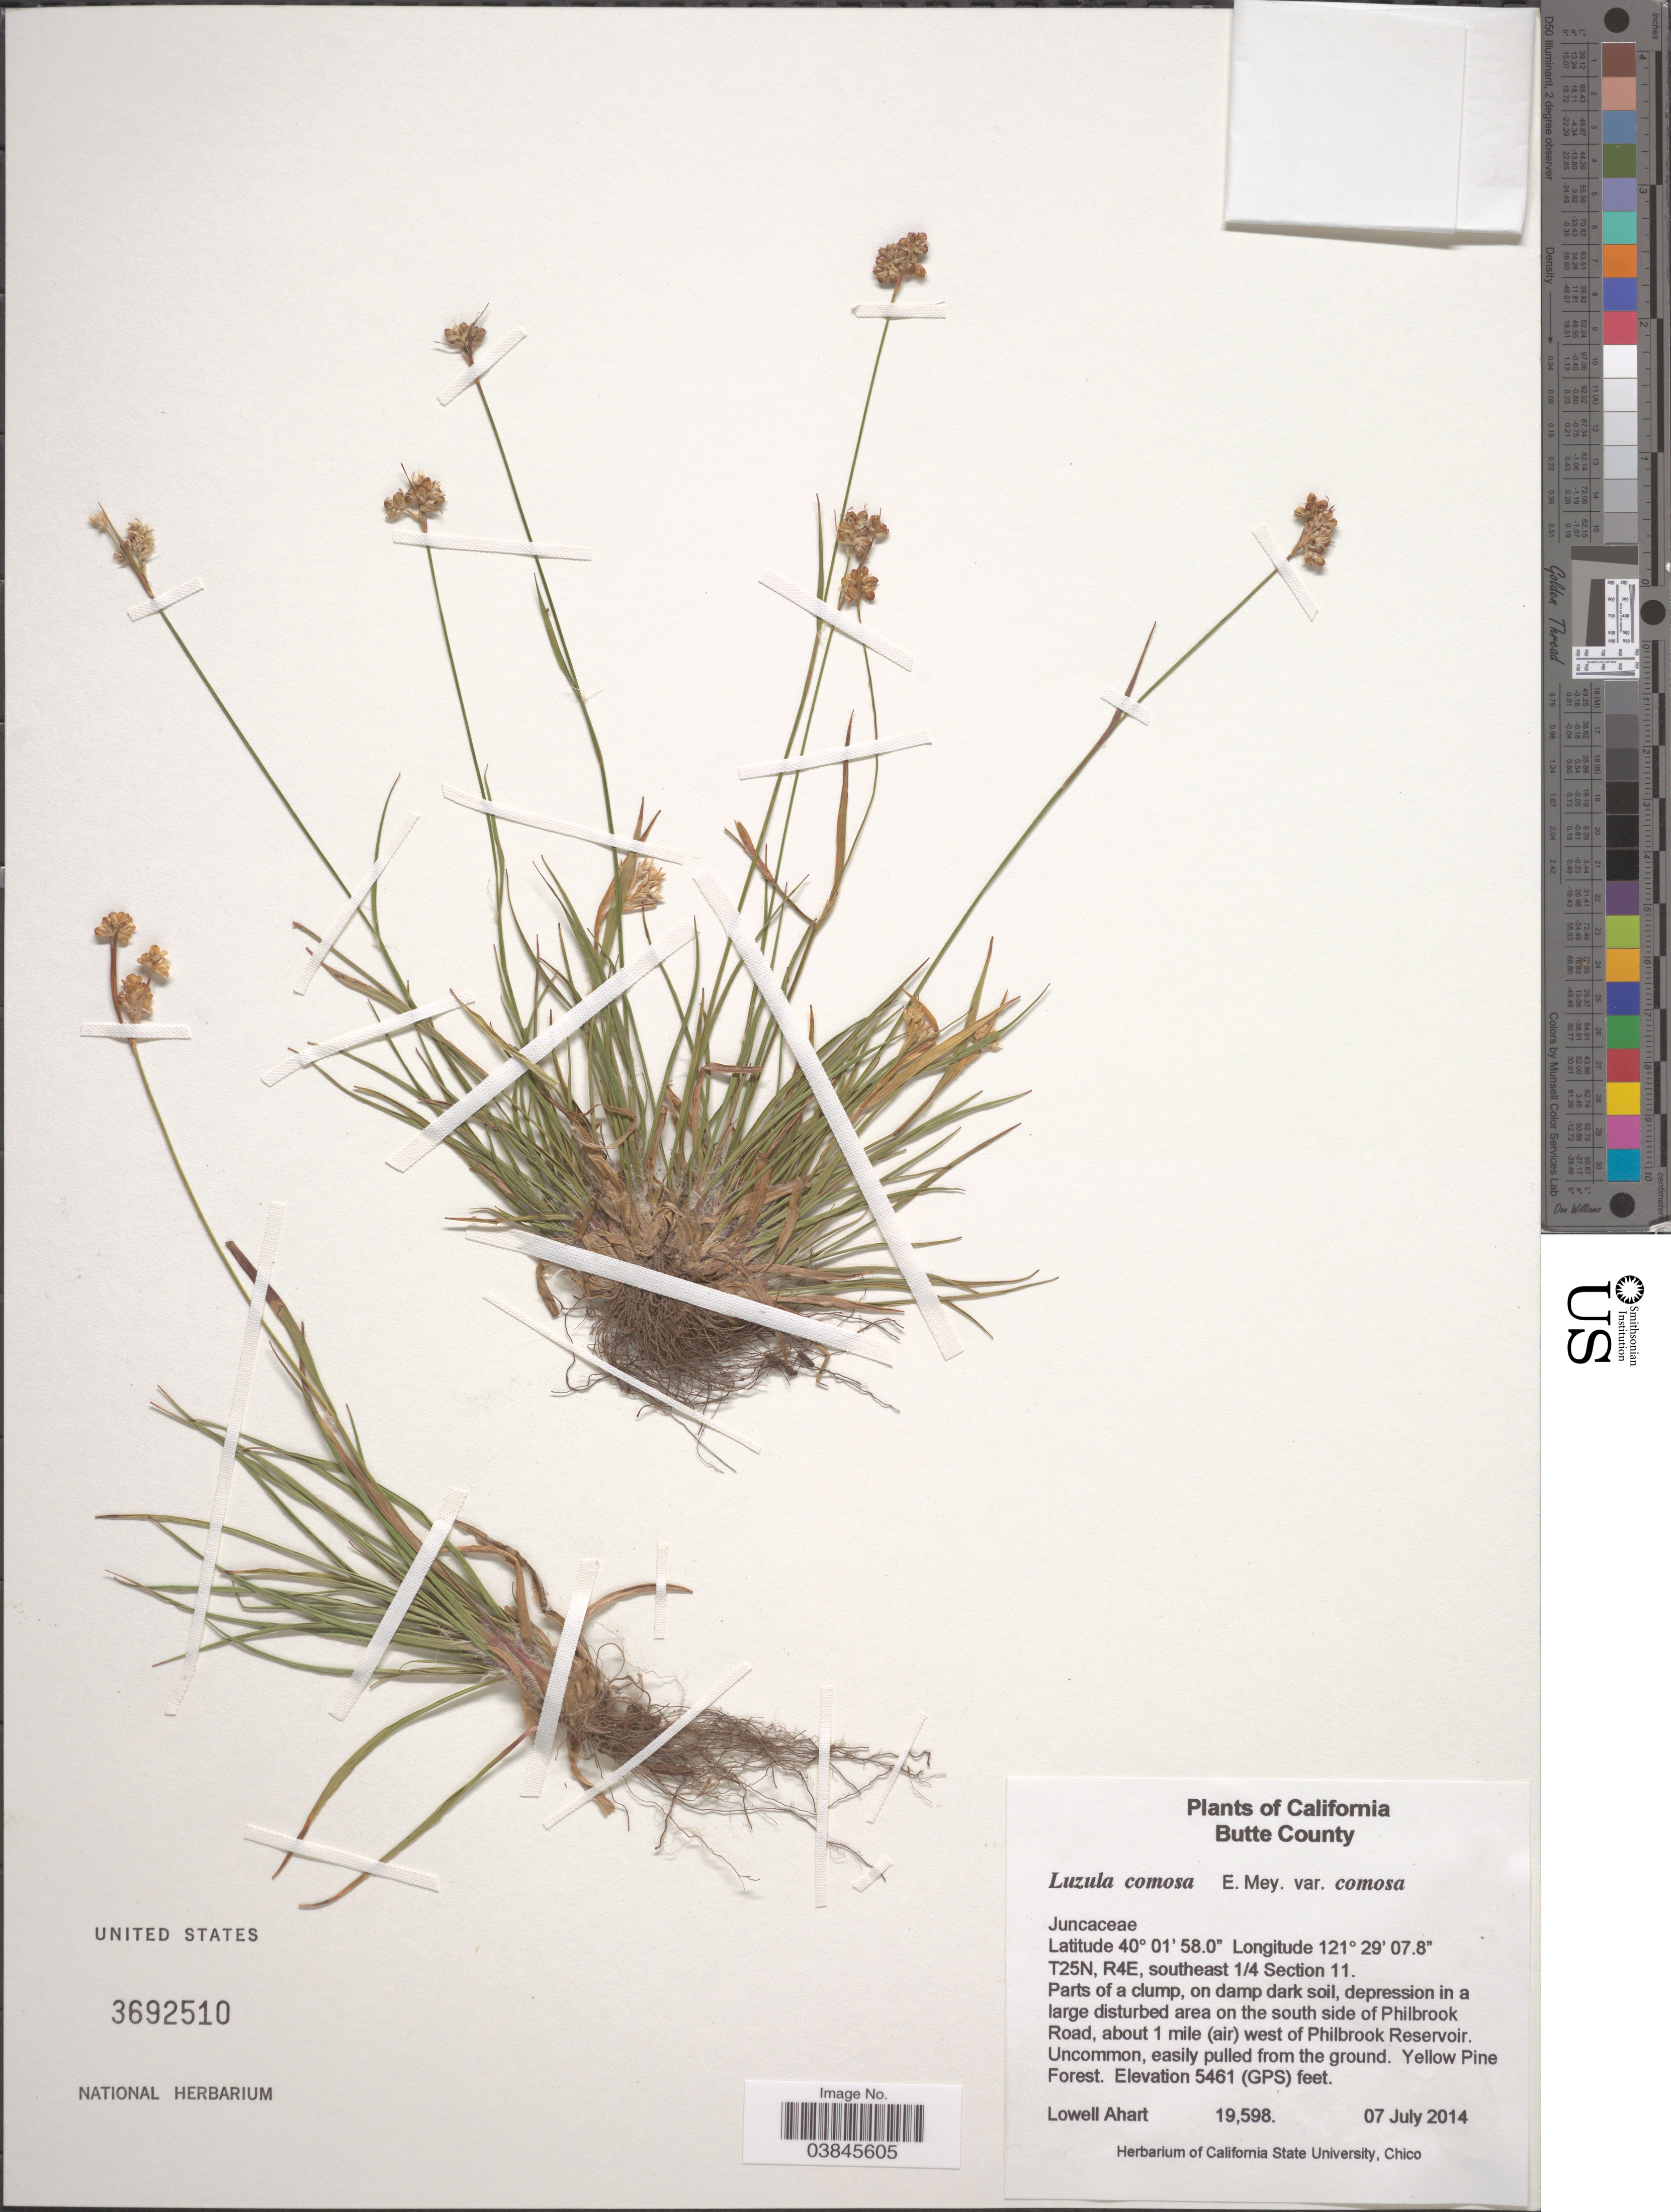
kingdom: Plantae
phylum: Tracheophyta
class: Liliopsida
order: Poales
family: Juncaceae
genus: Luzula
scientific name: Luzula comosa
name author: E. Mey.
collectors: L. Ahart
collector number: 19598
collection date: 2014-07-07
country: United States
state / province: California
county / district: Butte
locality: Butte County. T25N, R4E, southeast ¼ Section 11. Depression in a large disturbed area on the south side of Philbrook Road, about 1 mile (air) west of Philbrook Reservoir.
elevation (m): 1665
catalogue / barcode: US 3692510